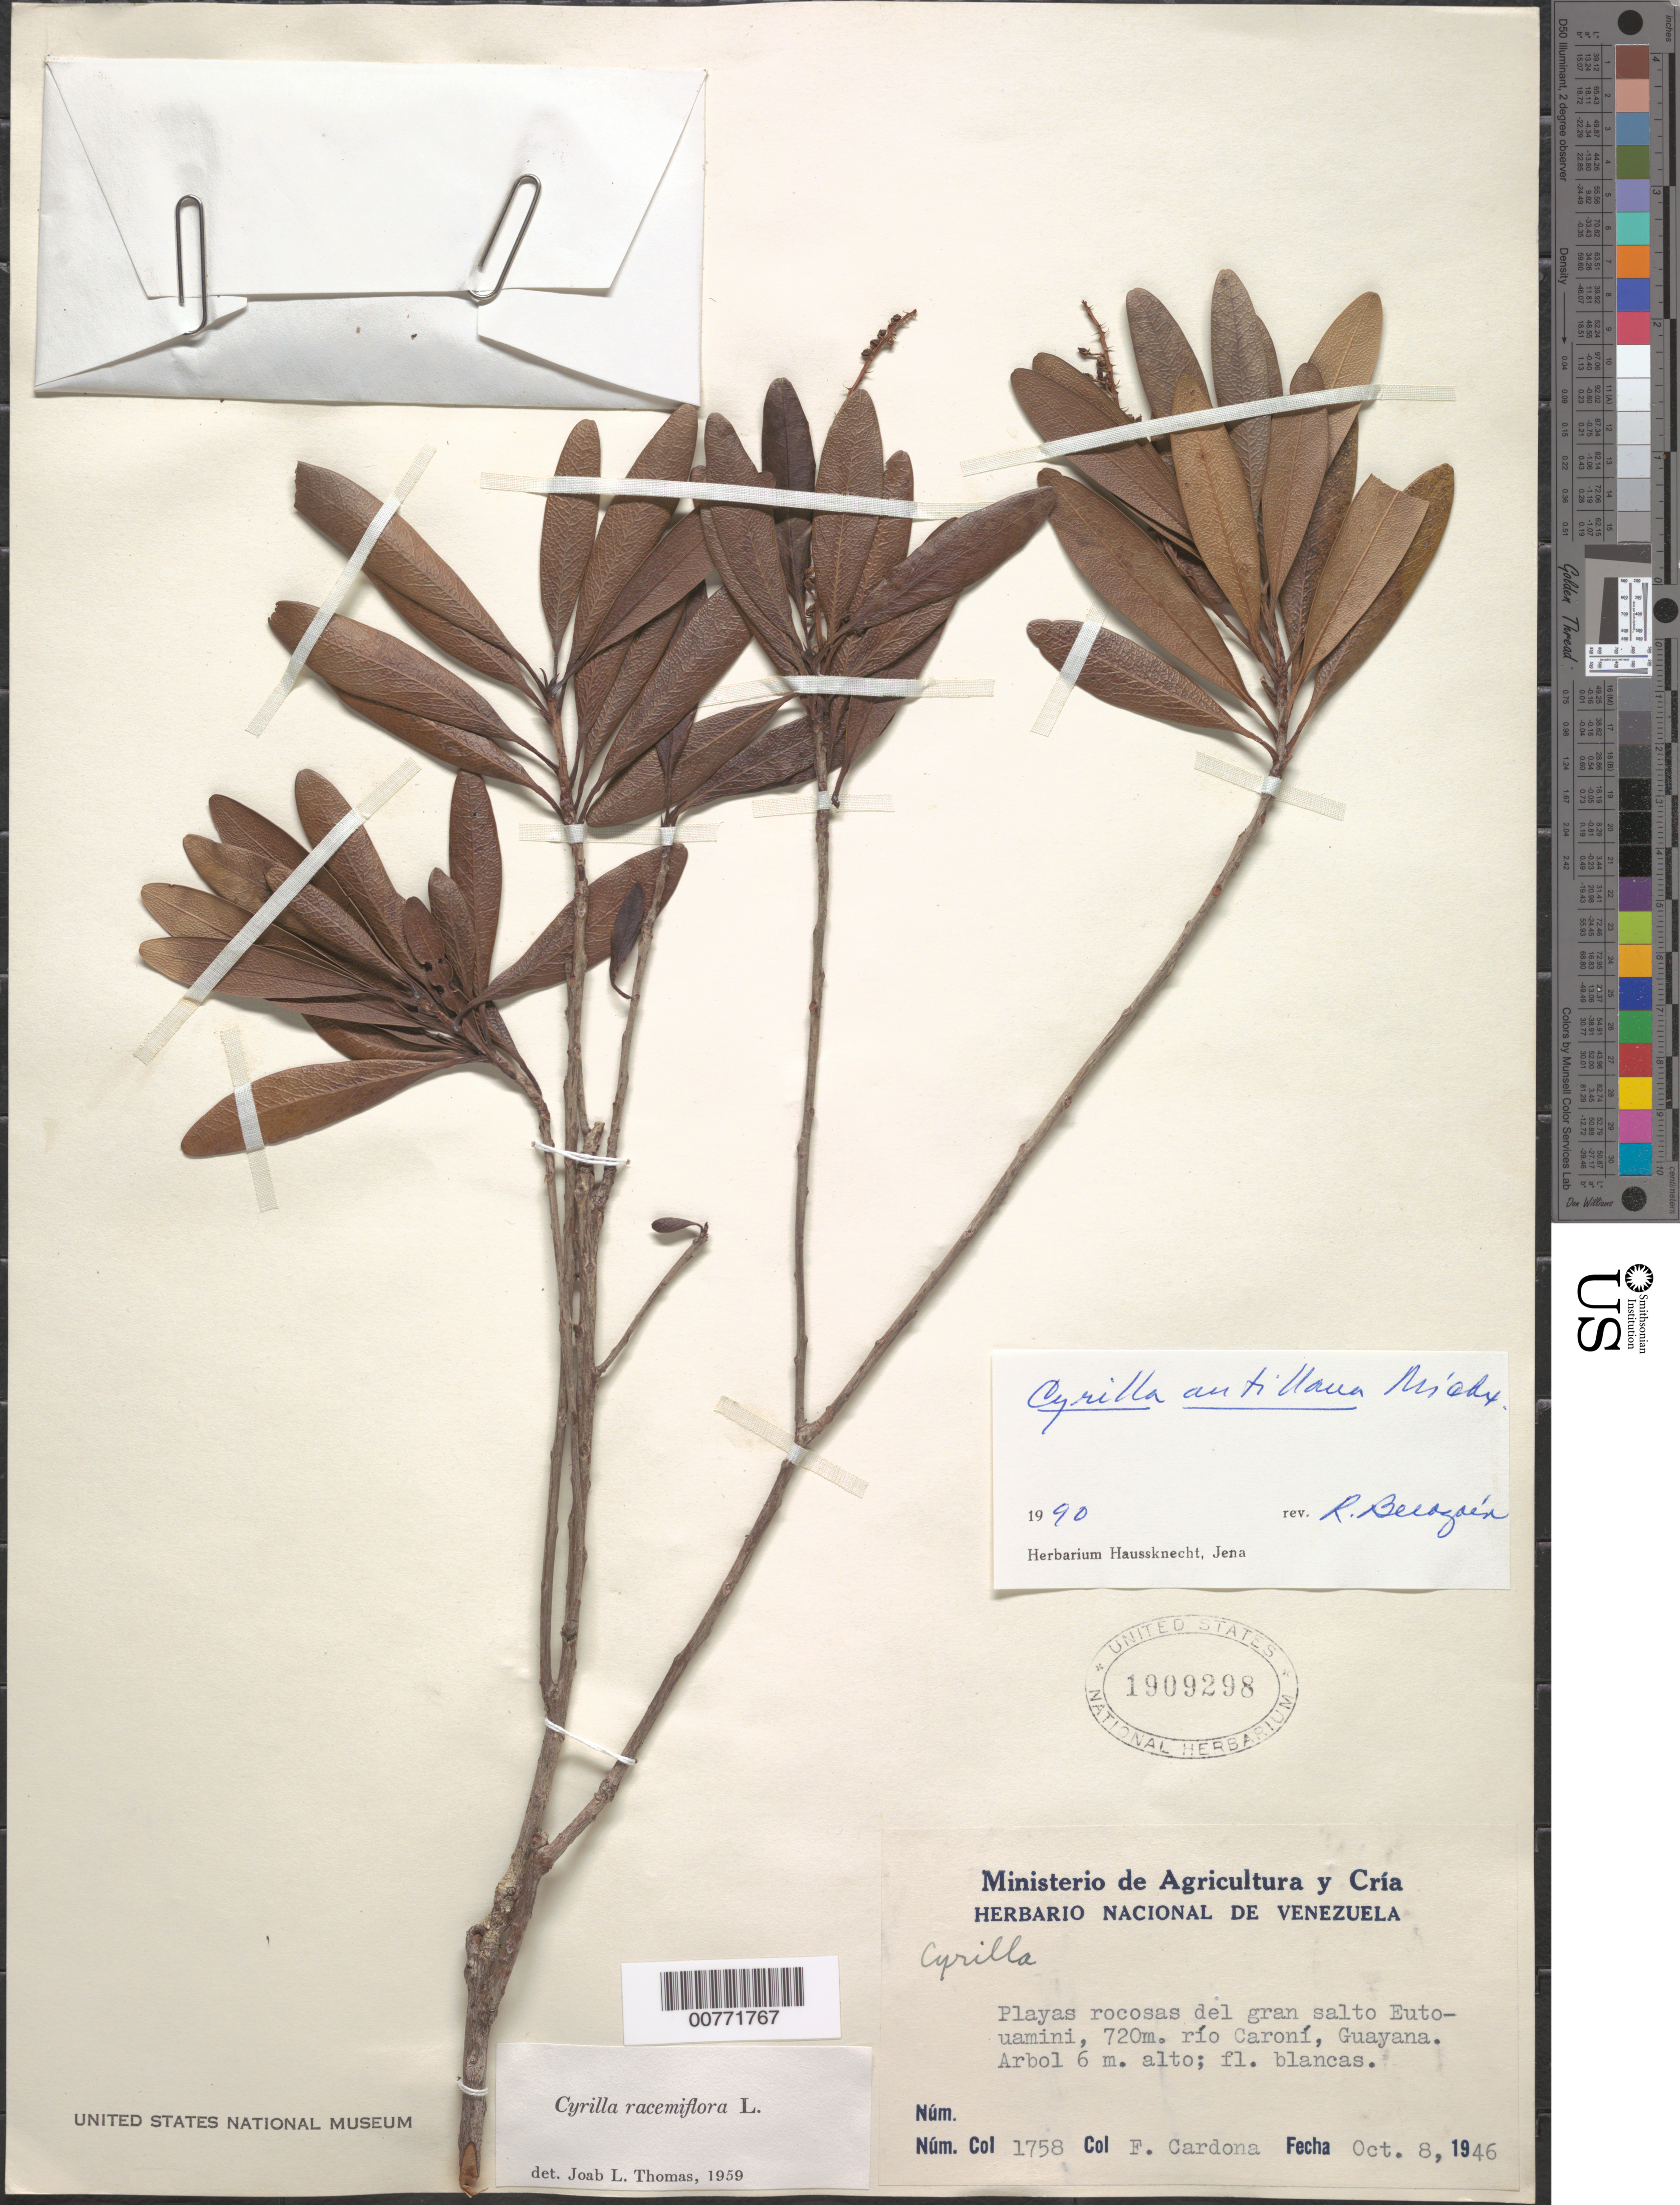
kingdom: Plantae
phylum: Tracheophyta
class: Magnoliopsida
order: Ericales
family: Cyrillaceae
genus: Cyrilla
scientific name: Cyrilla antillana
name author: Michx.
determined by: Berozain, R.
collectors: F. Cardona Puig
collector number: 1758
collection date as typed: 8-Oct-46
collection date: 1946-10-08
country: Venezuela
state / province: Bolívar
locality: Salto Euto-uarima, Río Caroní, Guayana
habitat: Playas rocosas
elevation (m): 720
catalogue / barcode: US 1909298